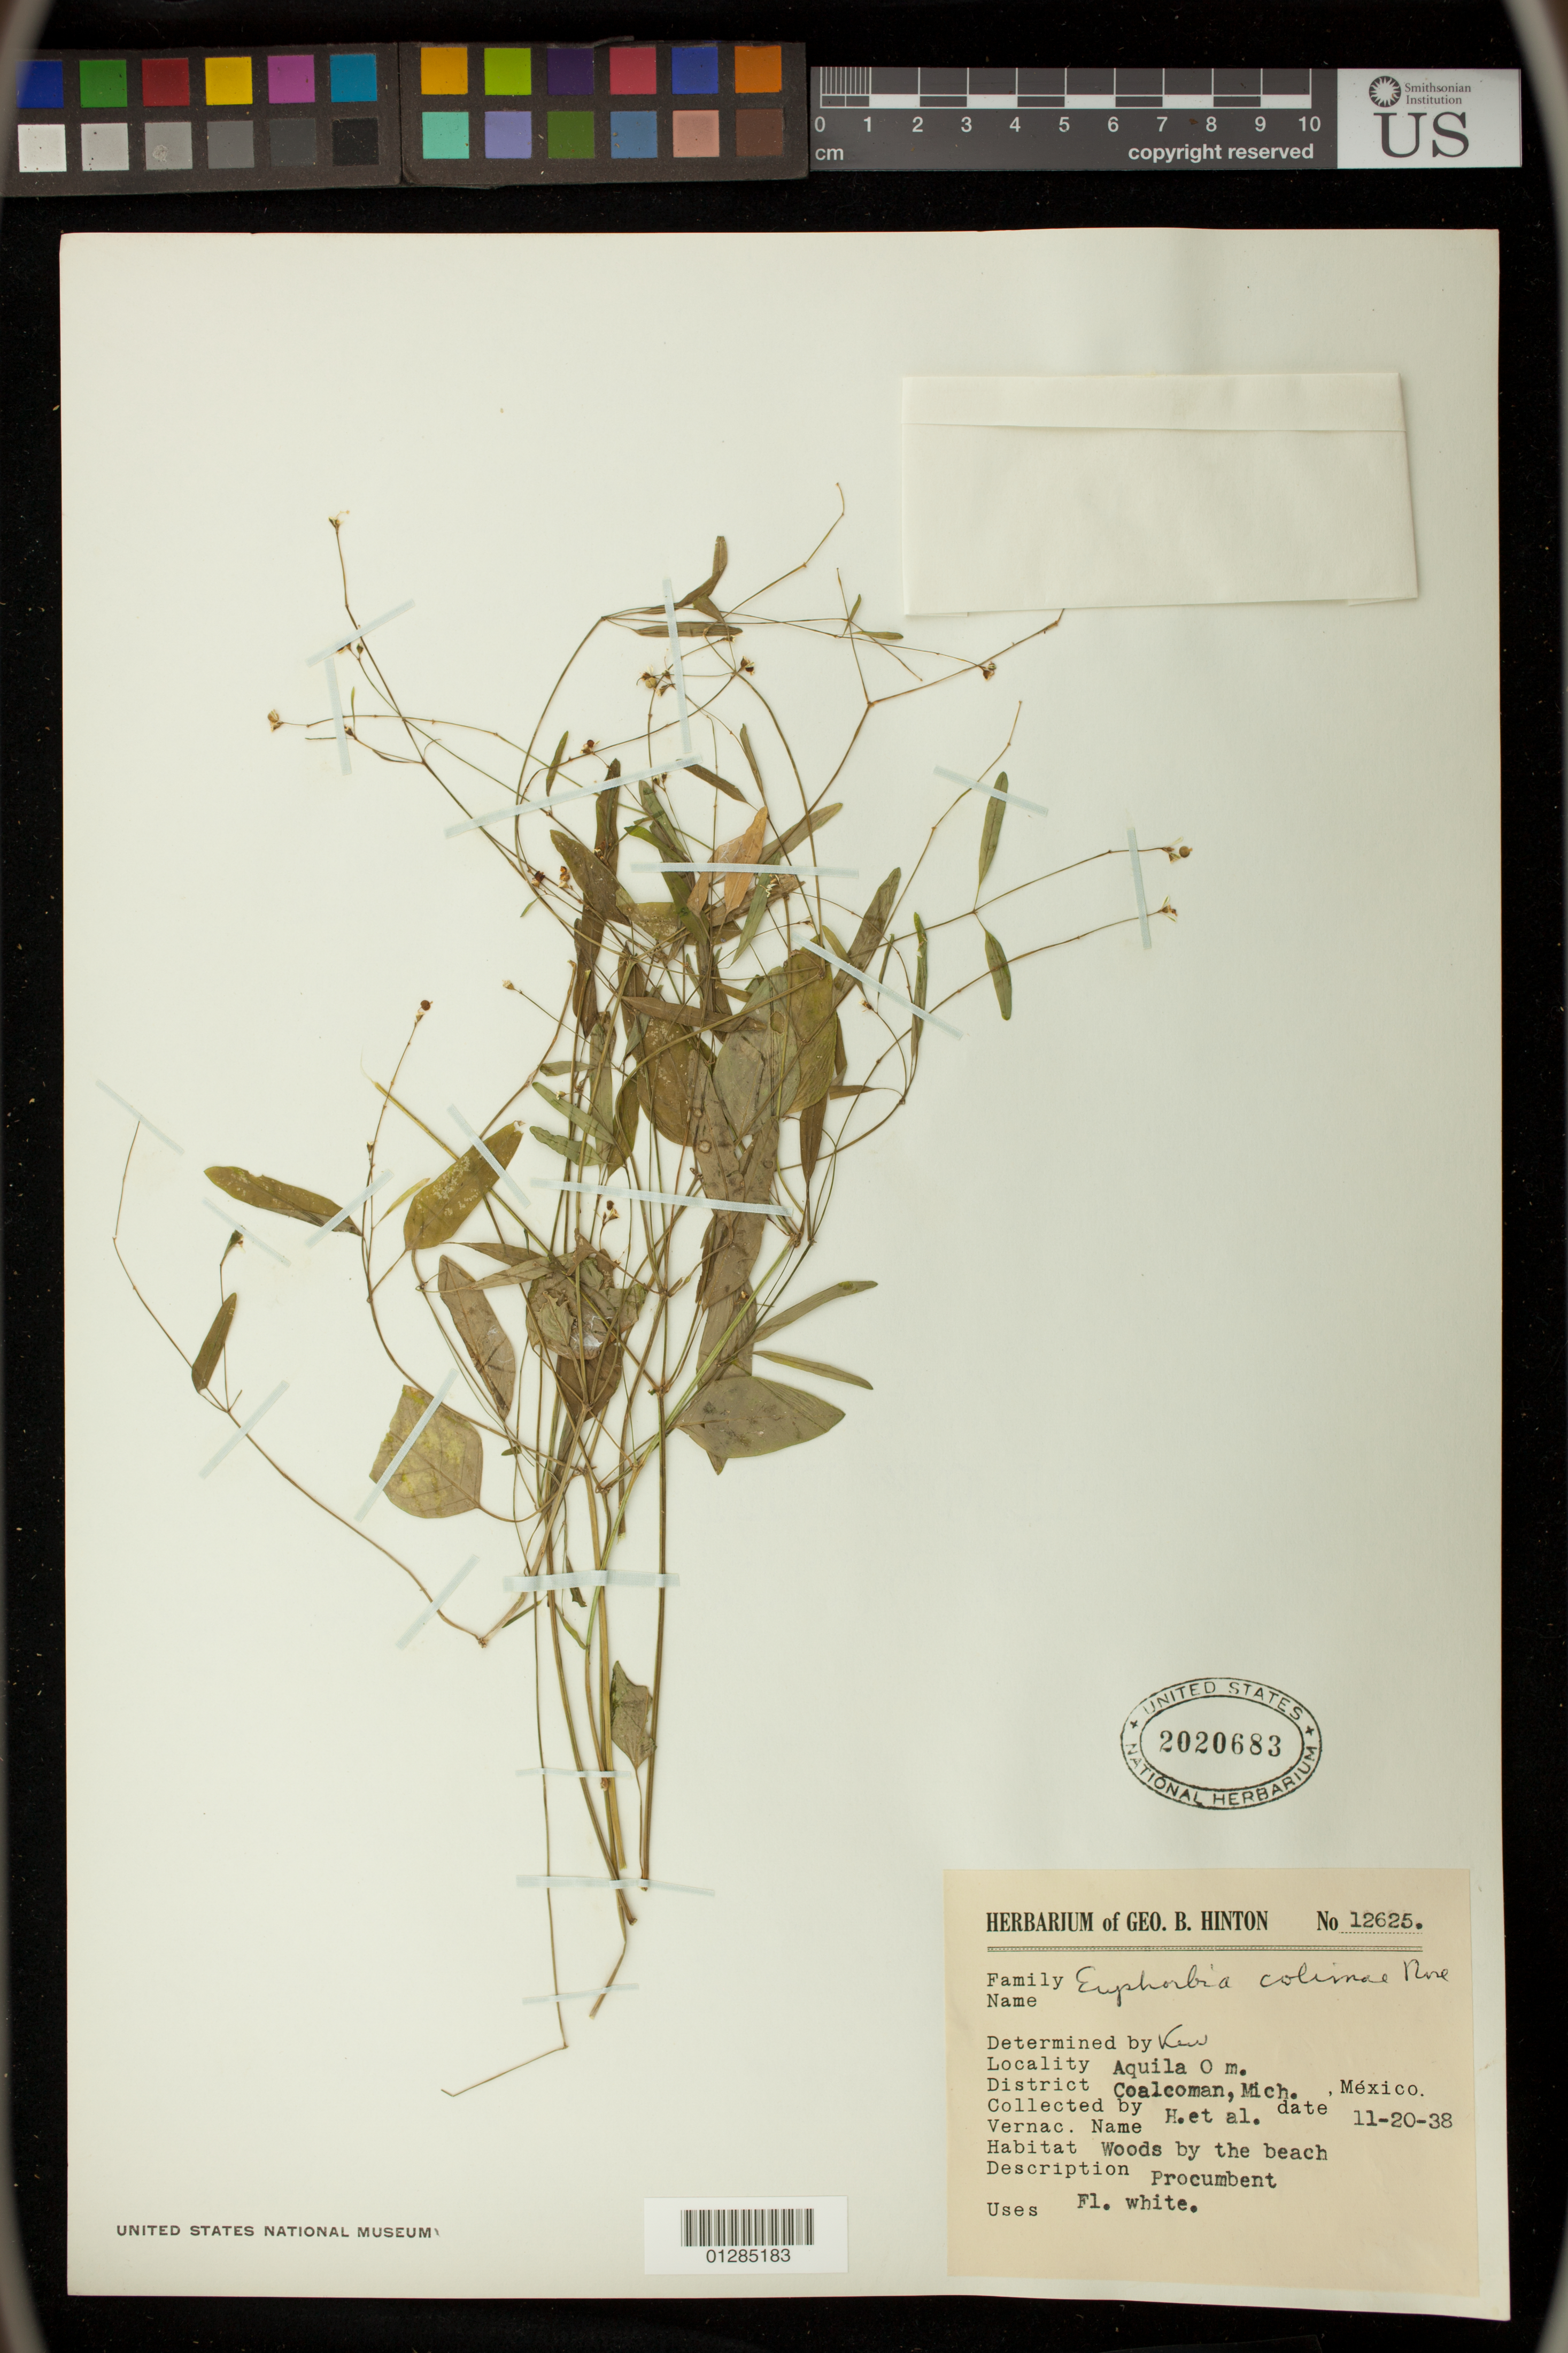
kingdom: Plantae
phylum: Tracheophyta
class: Magnoliopsida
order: Malpighiales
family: Euphorbiaceae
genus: Euphorbia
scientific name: Euphorbia graminea var. graminea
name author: Jacq.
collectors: G. B. Hinton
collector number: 12625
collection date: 1938-11-20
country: Mexico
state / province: Michoacán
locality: Aquila, Coalcoman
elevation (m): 0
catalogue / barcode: US 2020683